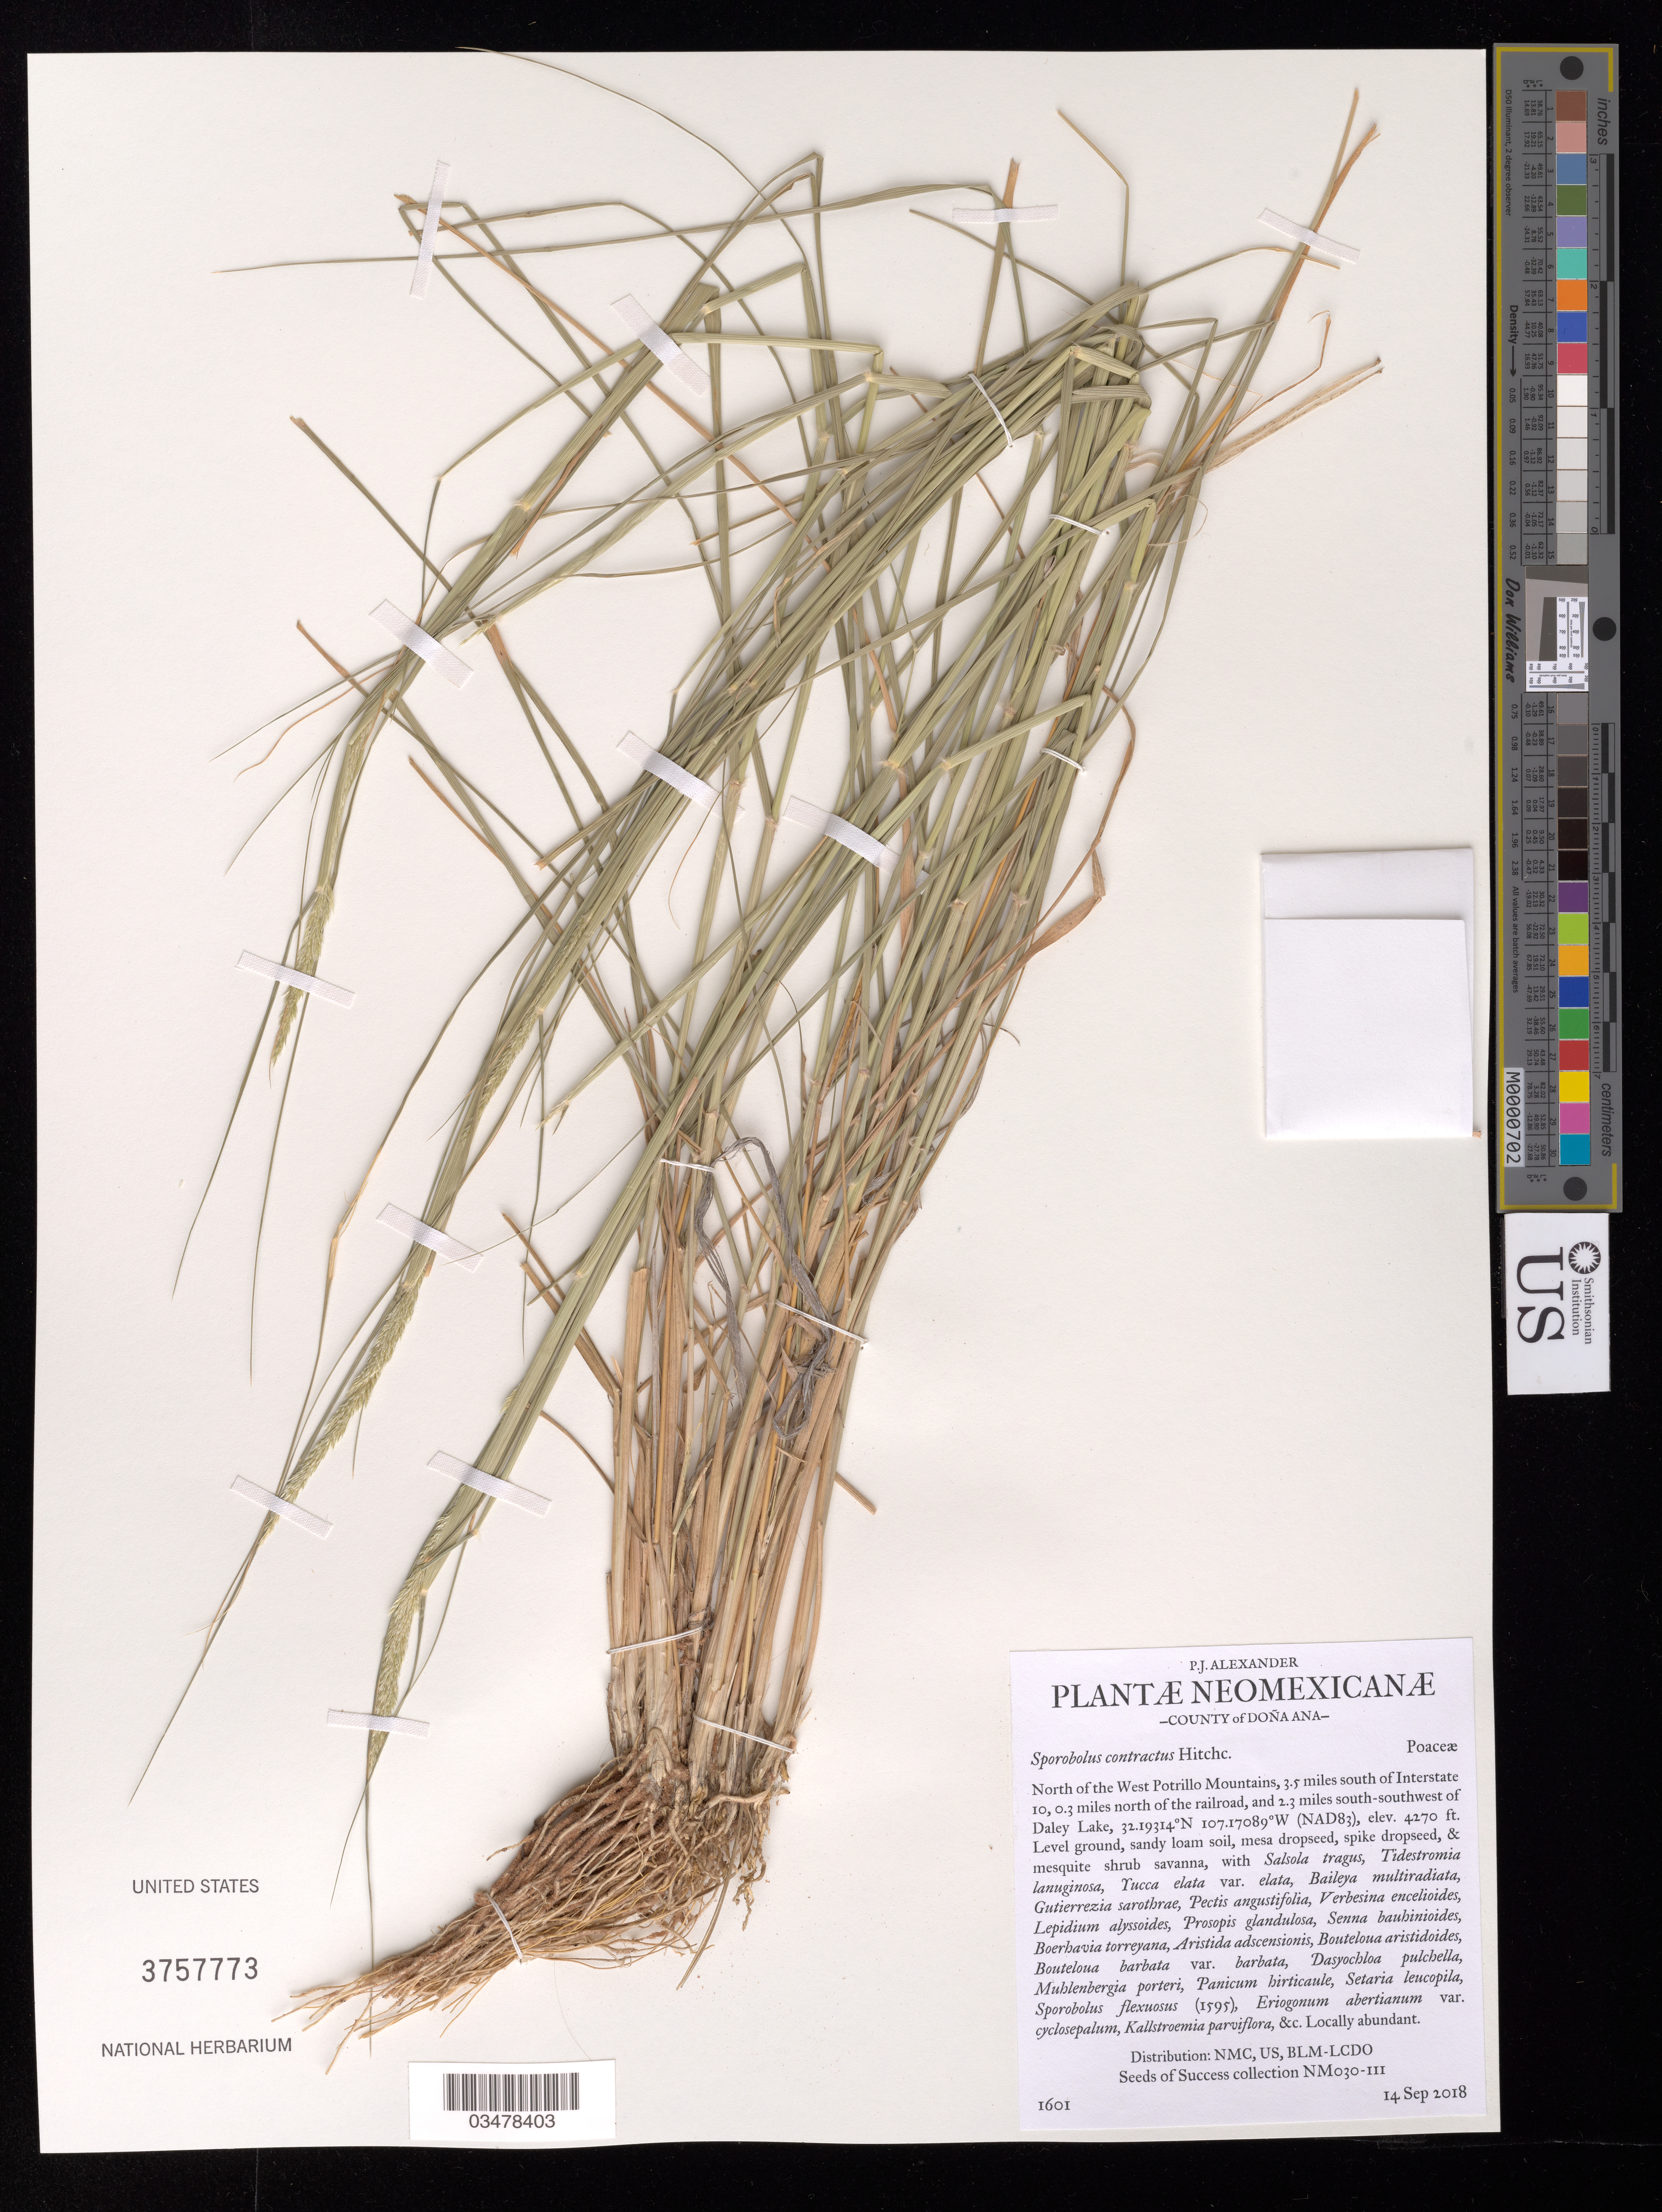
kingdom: Plantae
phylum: Tracheophyta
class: Liliopsida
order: Poales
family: Poaceae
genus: Sporobolus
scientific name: Sporobolus contractus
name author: Hitchc.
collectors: P. Alexander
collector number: NM030-111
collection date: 2018-09-14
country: United States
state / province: New Mexico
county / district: Dona Ana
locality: Allotment 03013. N of West Potrillo Mtns, 2.3 mi. SSW of Daley Lake.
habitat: Ecological site: R042XB012NM, Sandy loam soil.Mesquite shrub savanna. With Salsola tragus, Tucca elata var. elata, Lepidium alyssoides, etc.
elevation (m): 1301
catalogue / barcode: US 3757773